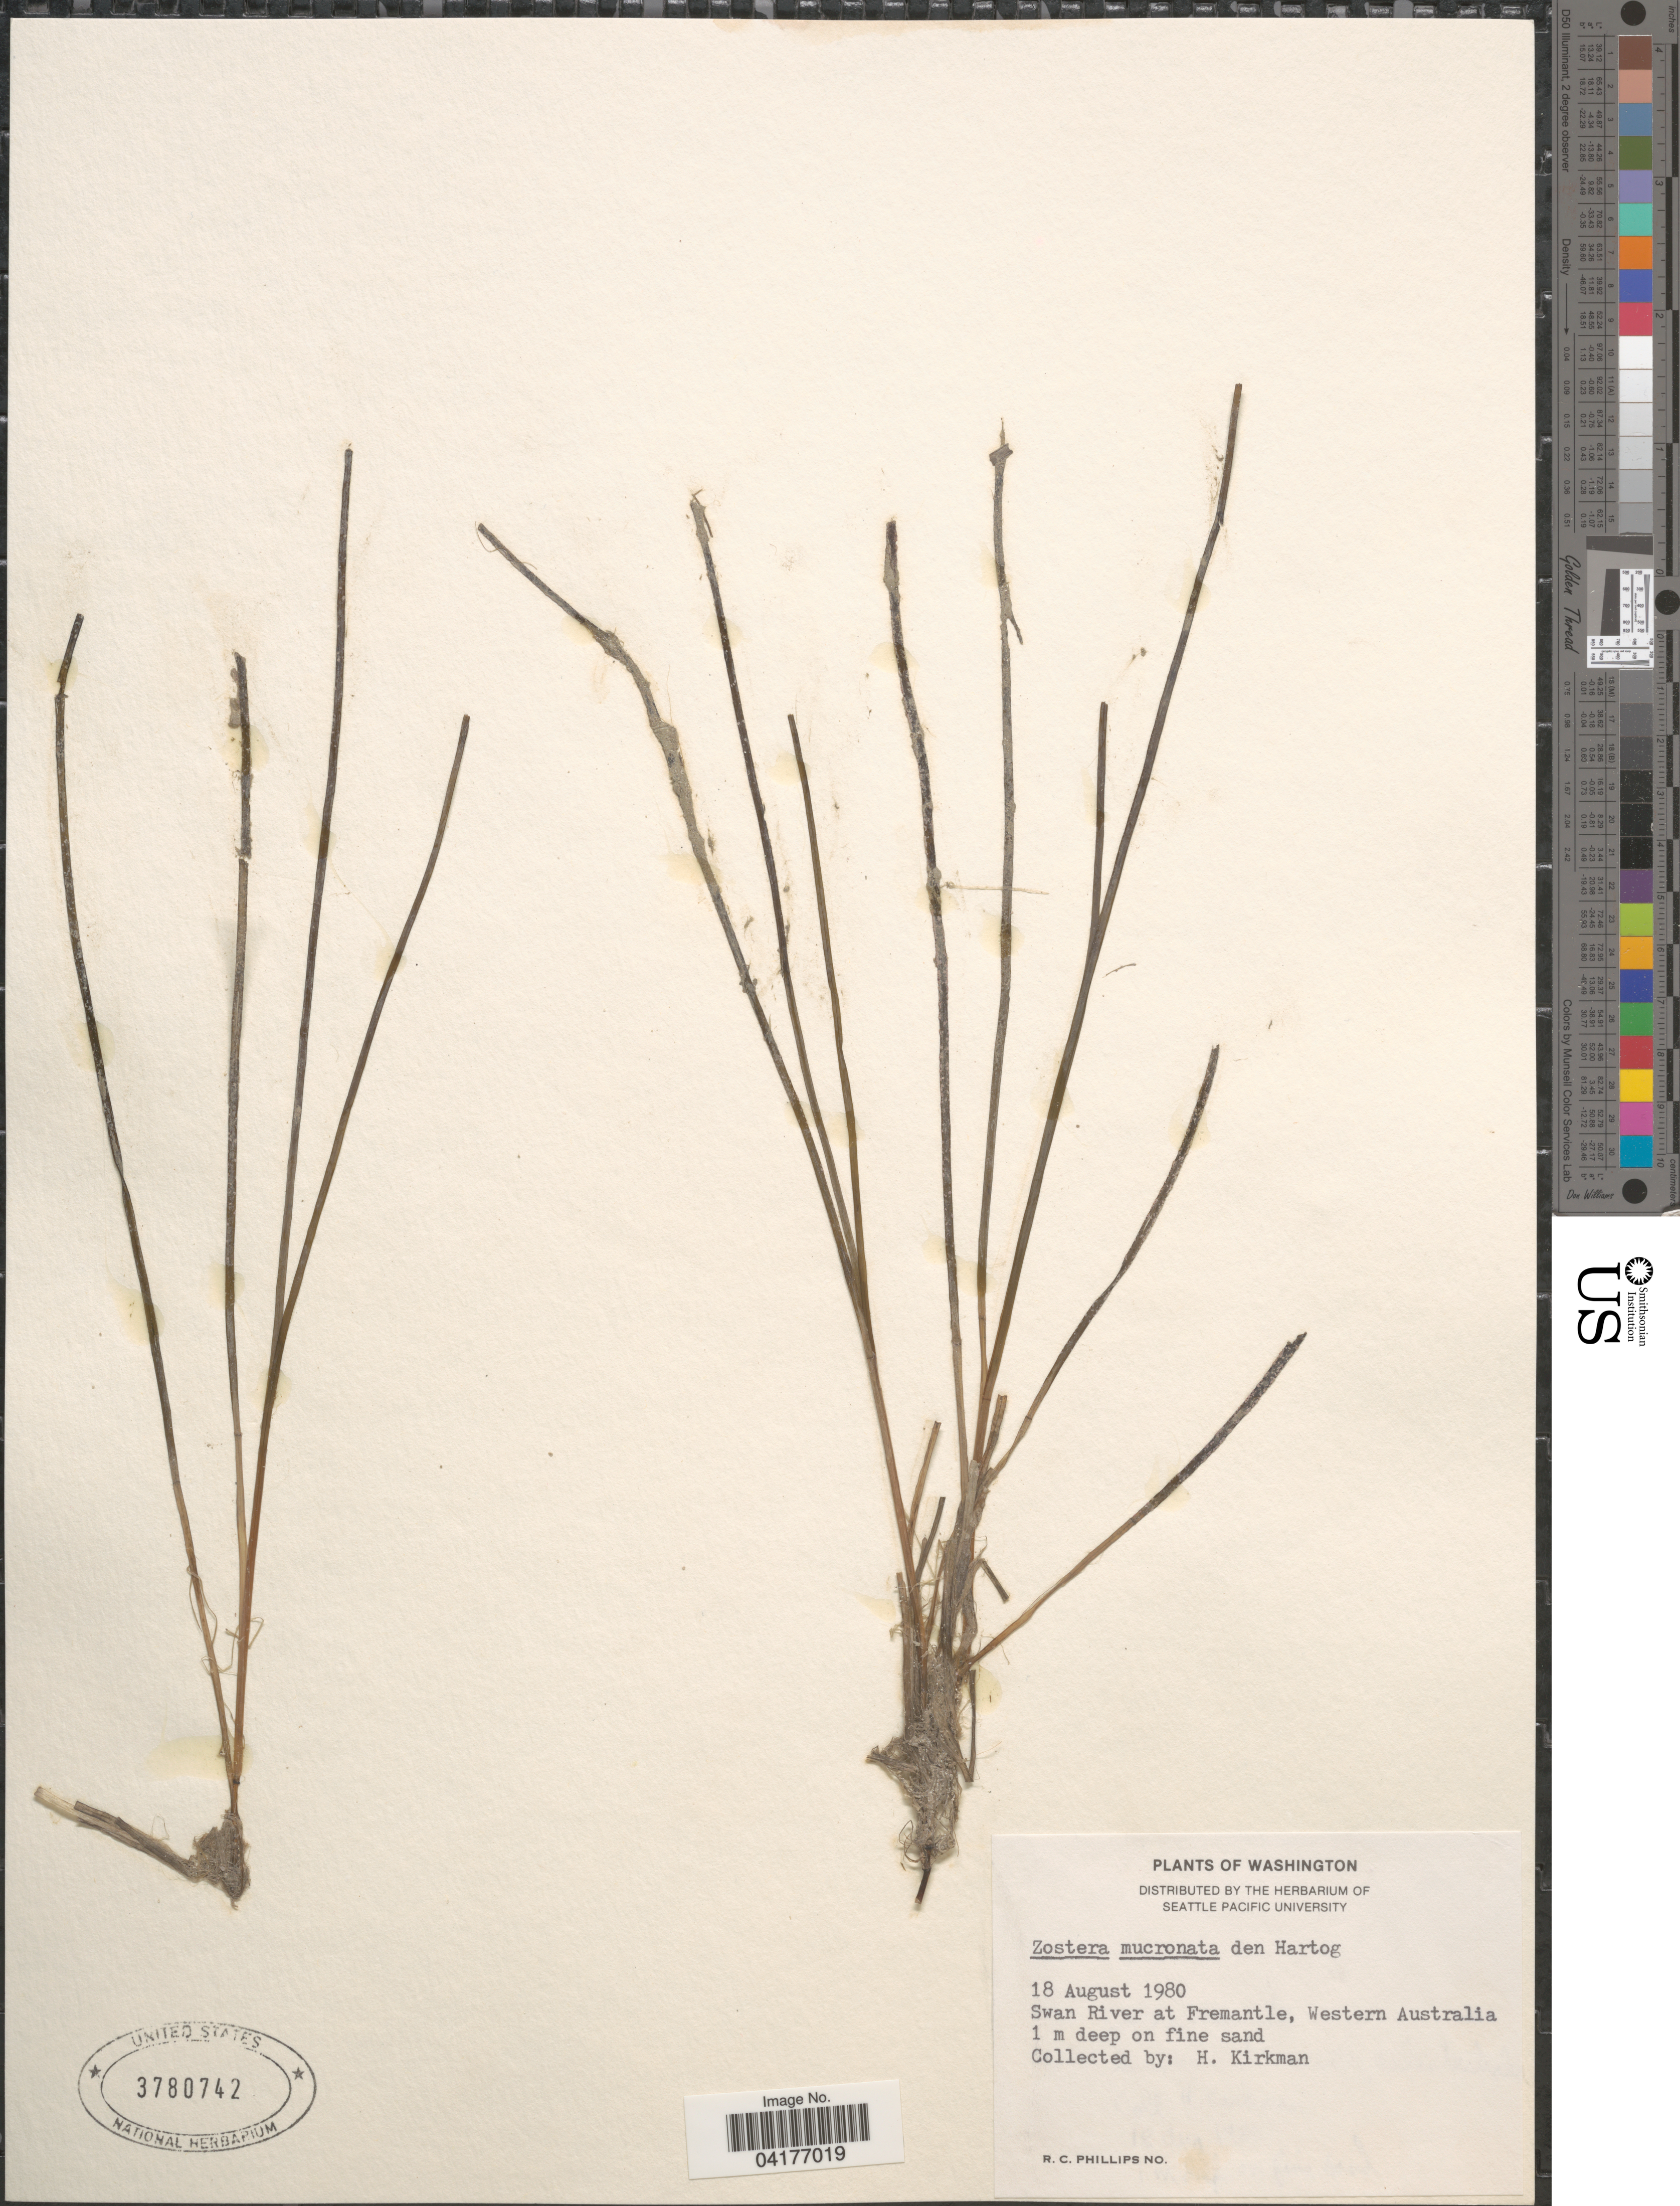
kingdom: Plantae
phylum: Tracheophyta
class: Liliopsida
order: Alismatales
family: Zosteraceae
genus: Zostera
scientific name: Zostera mucronata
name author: Hartog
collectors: H. Kirkman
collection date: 1980-08-18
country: Australia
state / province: Western Australia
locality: Swan River at Fremantle.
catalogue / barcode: US 3780742